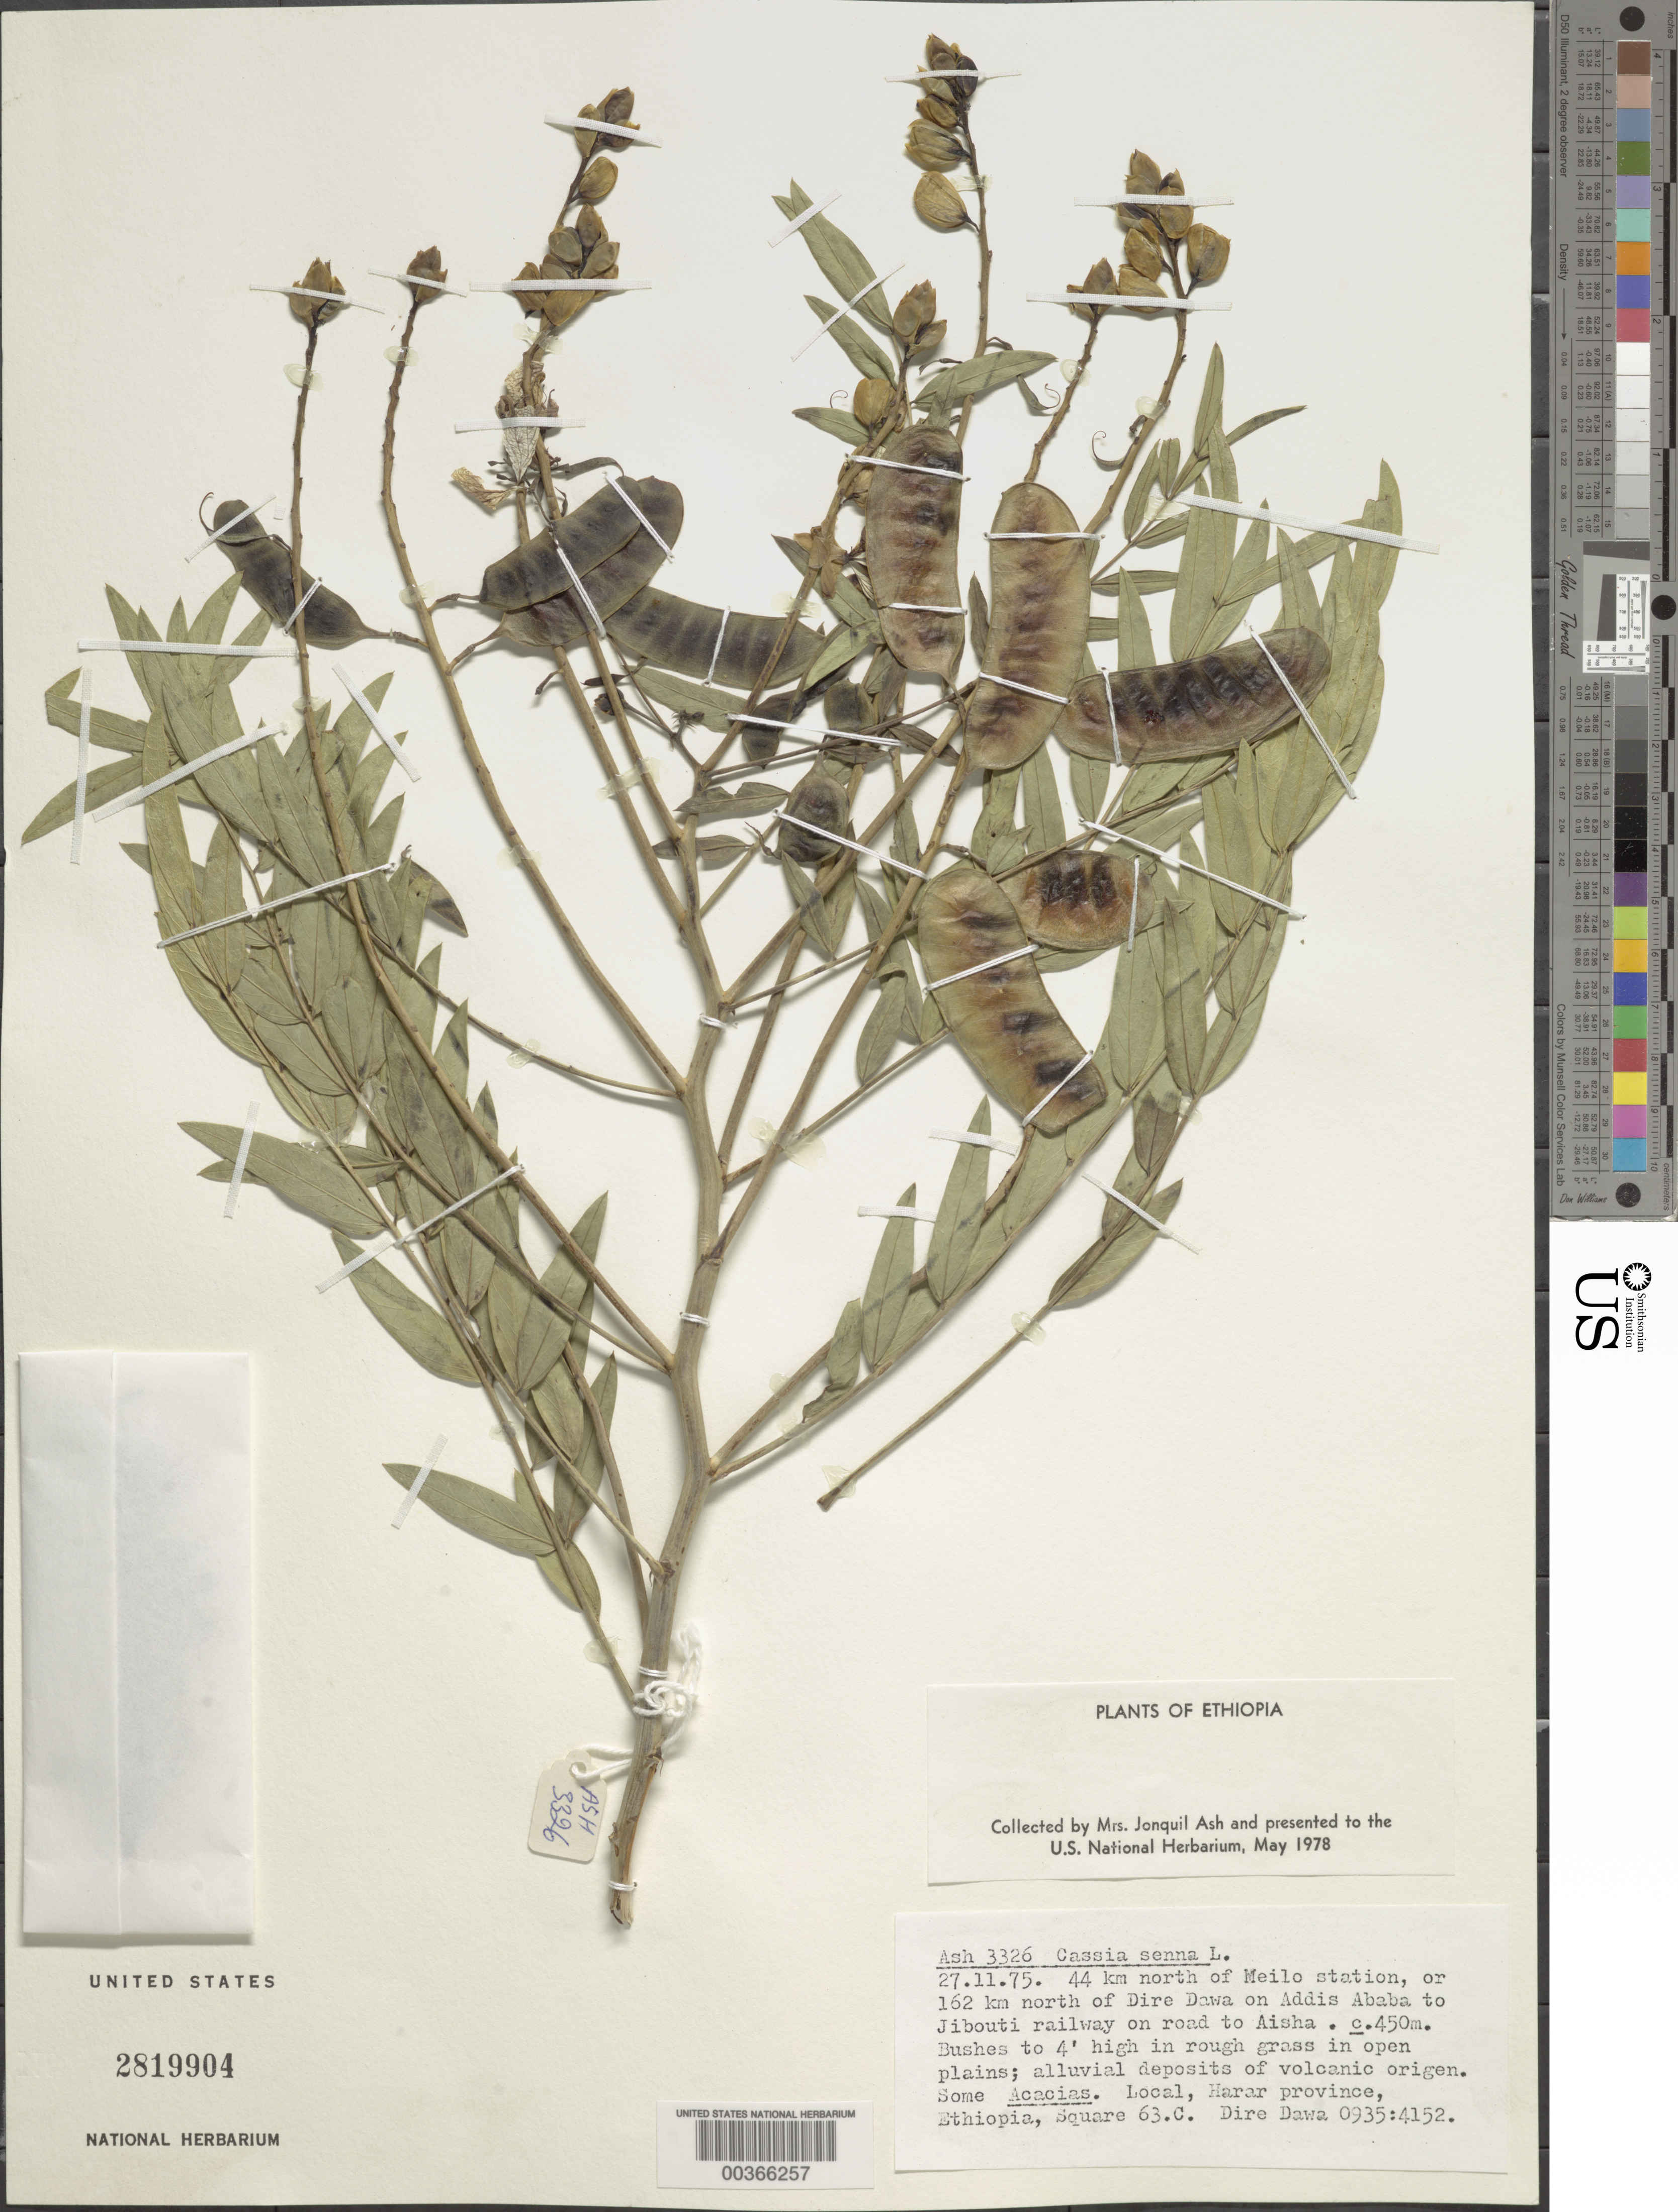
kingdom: Plantae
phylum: Tracheophyta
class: Magnoliopsida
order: Fabales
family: Fabaceae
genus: Senna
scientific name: Senna alexandrina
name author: Mill.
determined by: Strong, Mark T., (BOT), Smithsonian Institution - National Museum of Natural History (UNITED STATES)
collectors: J. Ash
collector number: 3326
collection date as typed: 27 Nov 1975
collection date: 1975-11-27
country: Ethiopia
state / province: Dire Dawa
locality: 44 km n of meilo station or 162 km n of dire dawa on addis ababa to jibouti railway on road to aisha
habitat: In rough grass in open plains; alluvial deposits of volcanic origin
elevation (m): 450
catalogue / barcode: US 2819904